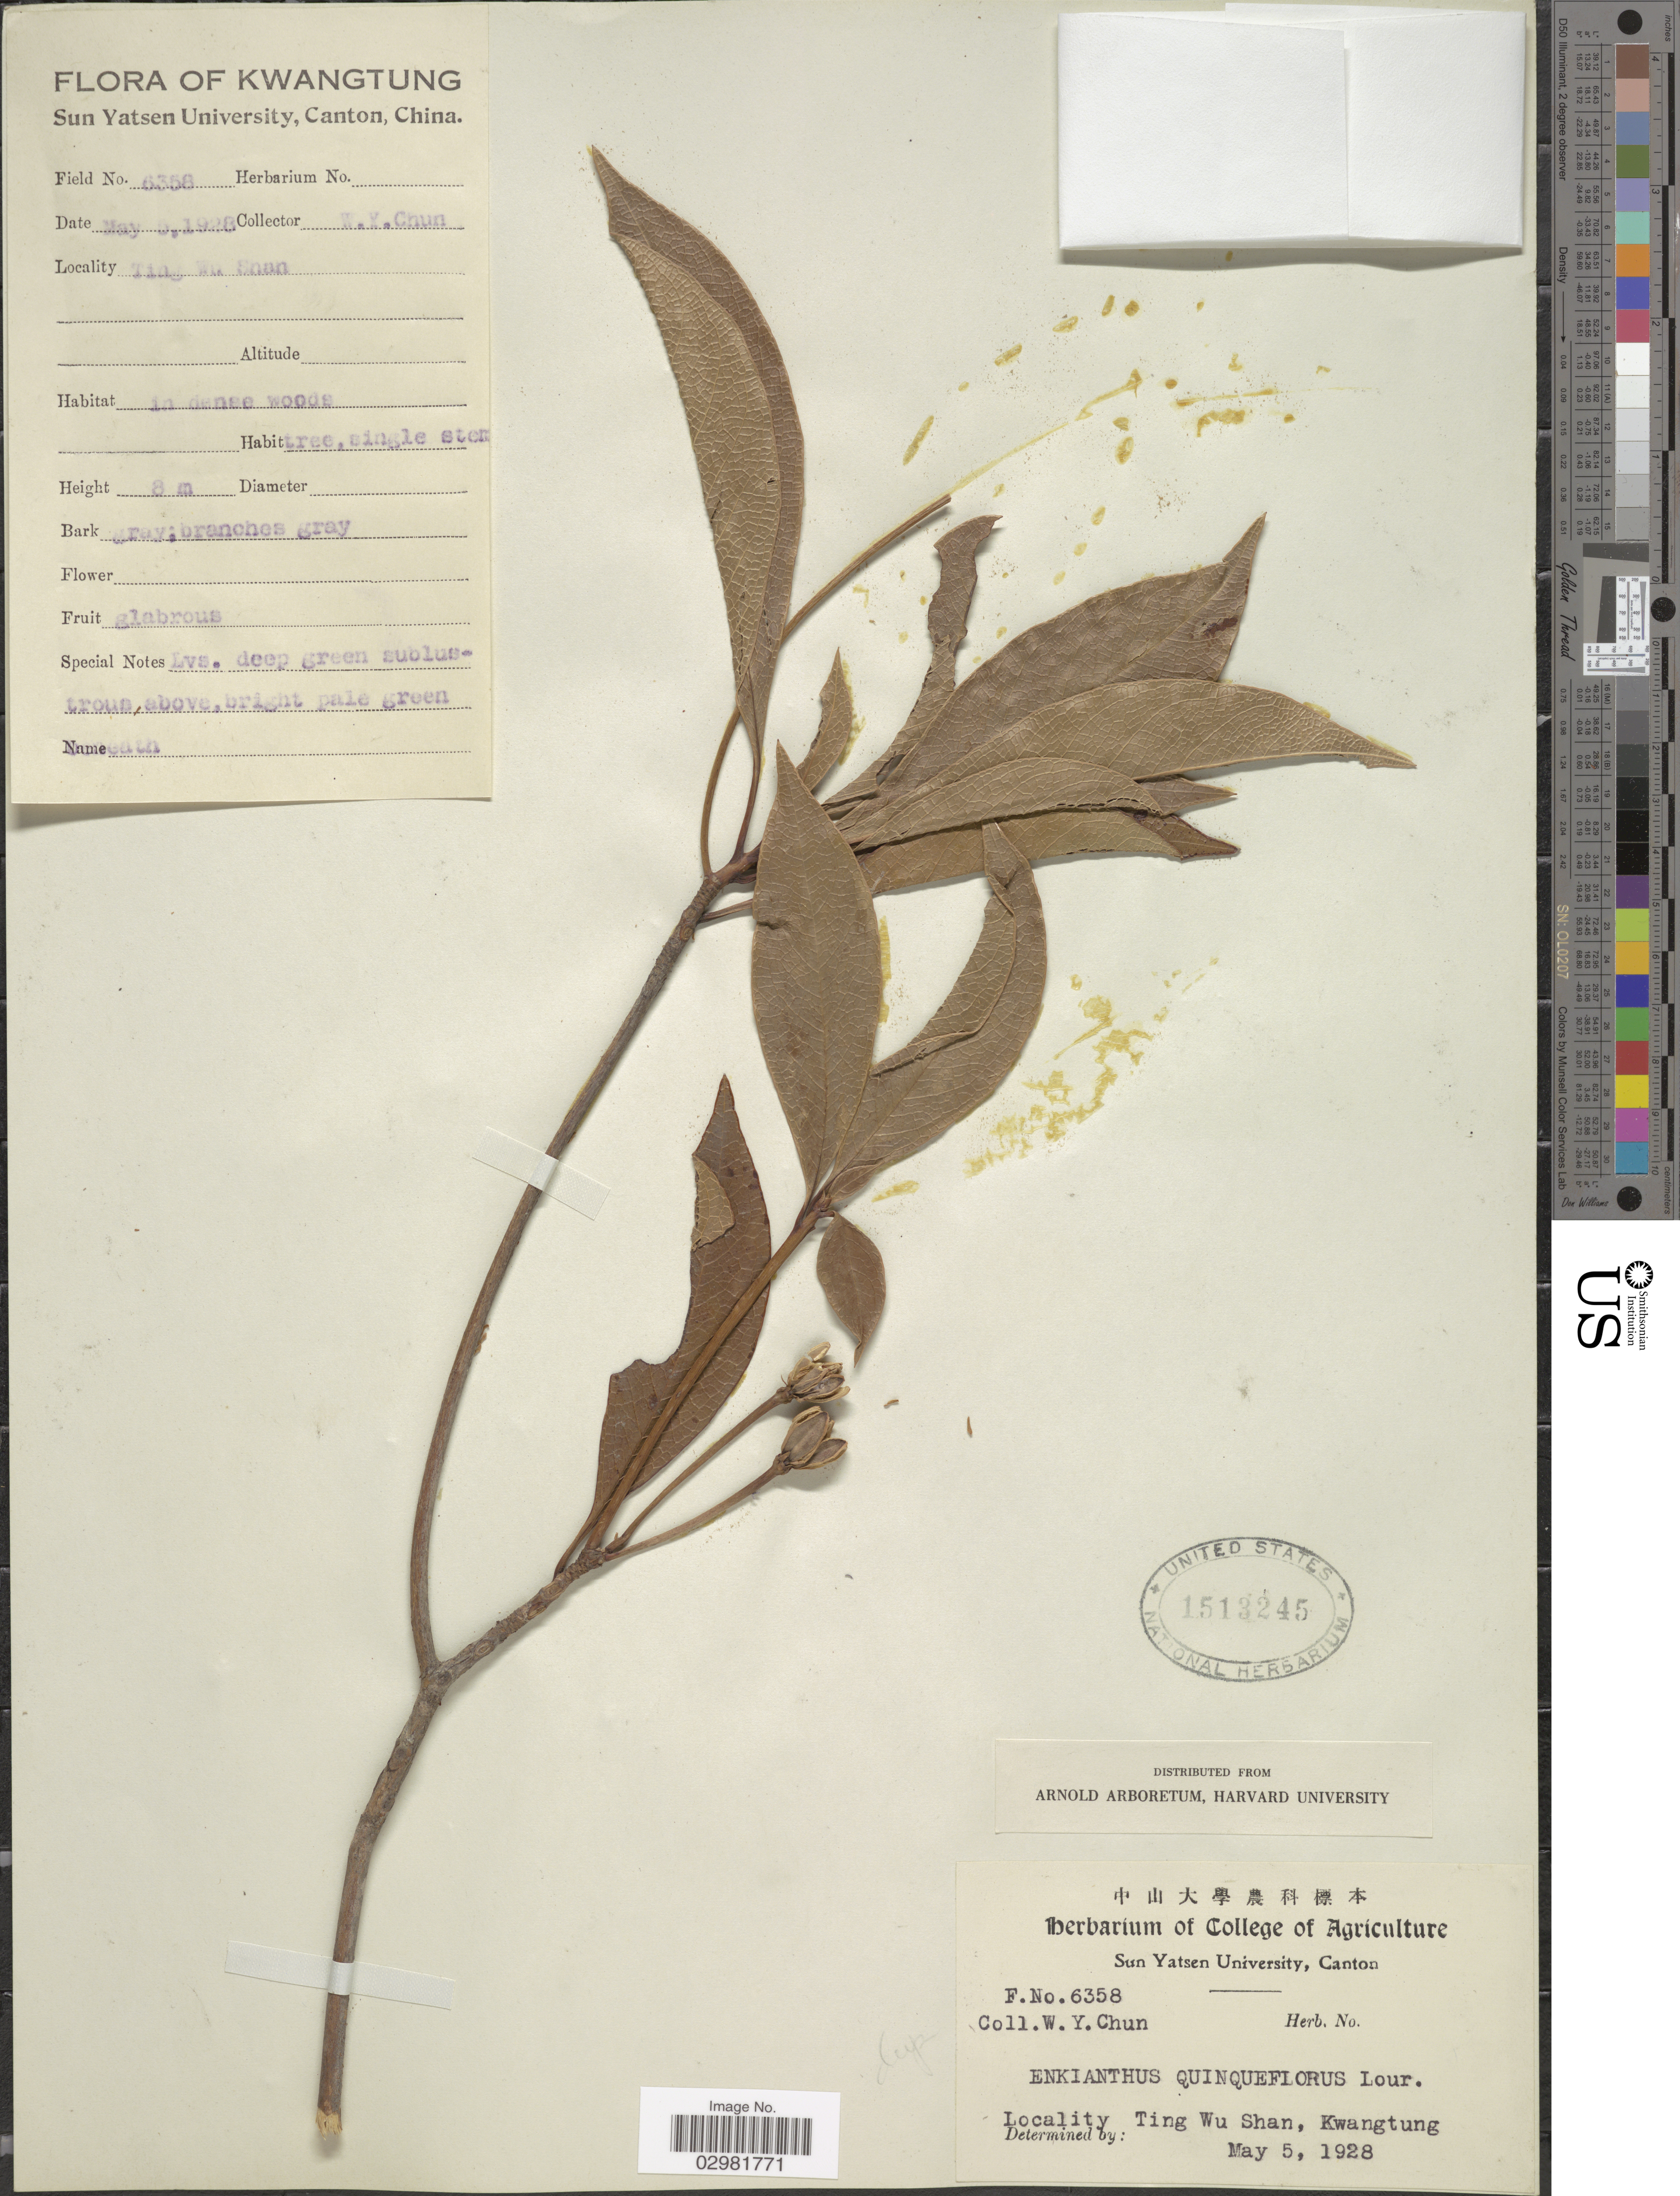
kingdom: Plantae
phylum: Tracheophyta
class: Magnoliopsida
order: Ericales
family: Ericaceae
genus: Enkianthus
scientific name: Enkianthus quinqueflorus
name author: Lour.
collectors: W. Y. Chun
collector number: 6358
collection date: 1928-05-05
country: China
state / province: Guangdong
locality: Ting Wu Shan, Kwangtung.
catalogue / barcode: US 1513245